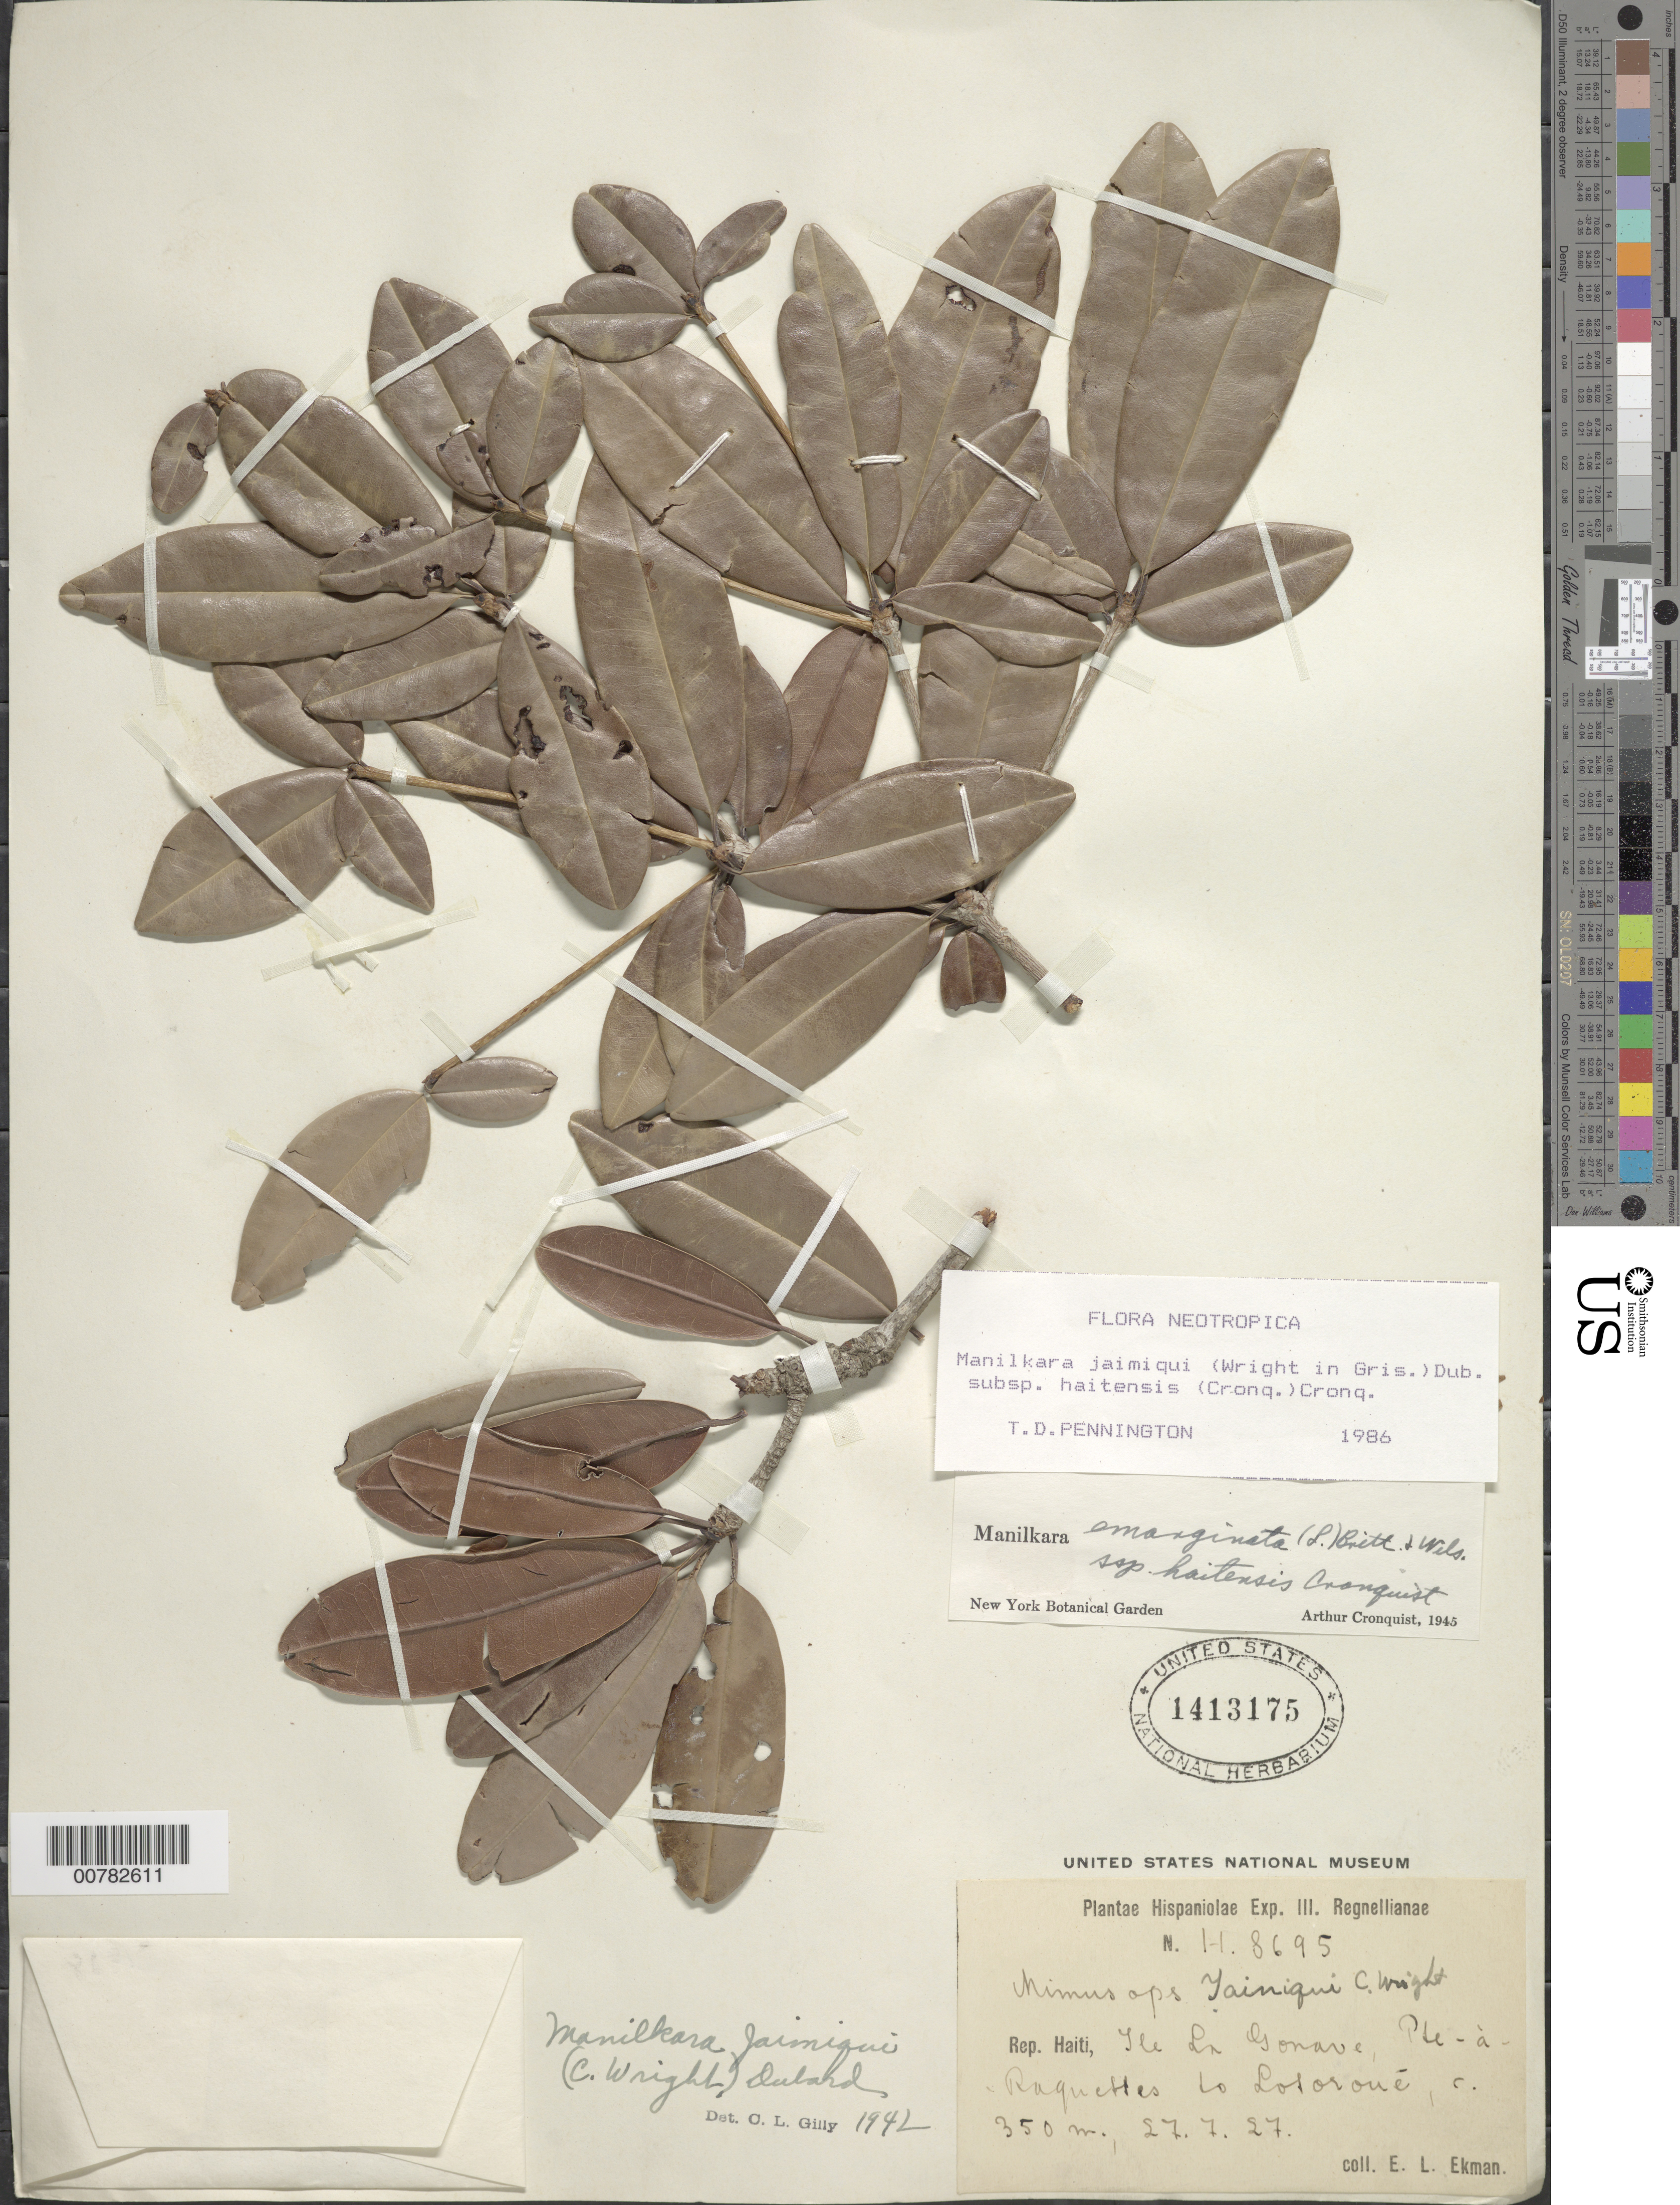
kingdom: Plantae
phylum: Tracheophyta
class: Magnoliopsida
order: Ericales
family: Sapotaceae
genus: Manilkara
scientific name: Manilkara jaimiqui subsp. haitensis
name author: (Cronq.) Cronq.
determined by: Pennington, T. D., (K)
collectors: E. L. Ekman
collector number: H 8695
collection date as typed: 27 Jul 1927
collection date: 1927-07-27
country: Haiti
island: Hispaniola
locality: Ile La Gonave, Pte-à-Raquettes to Latoraué.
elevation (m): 350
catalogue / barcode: US 1413175